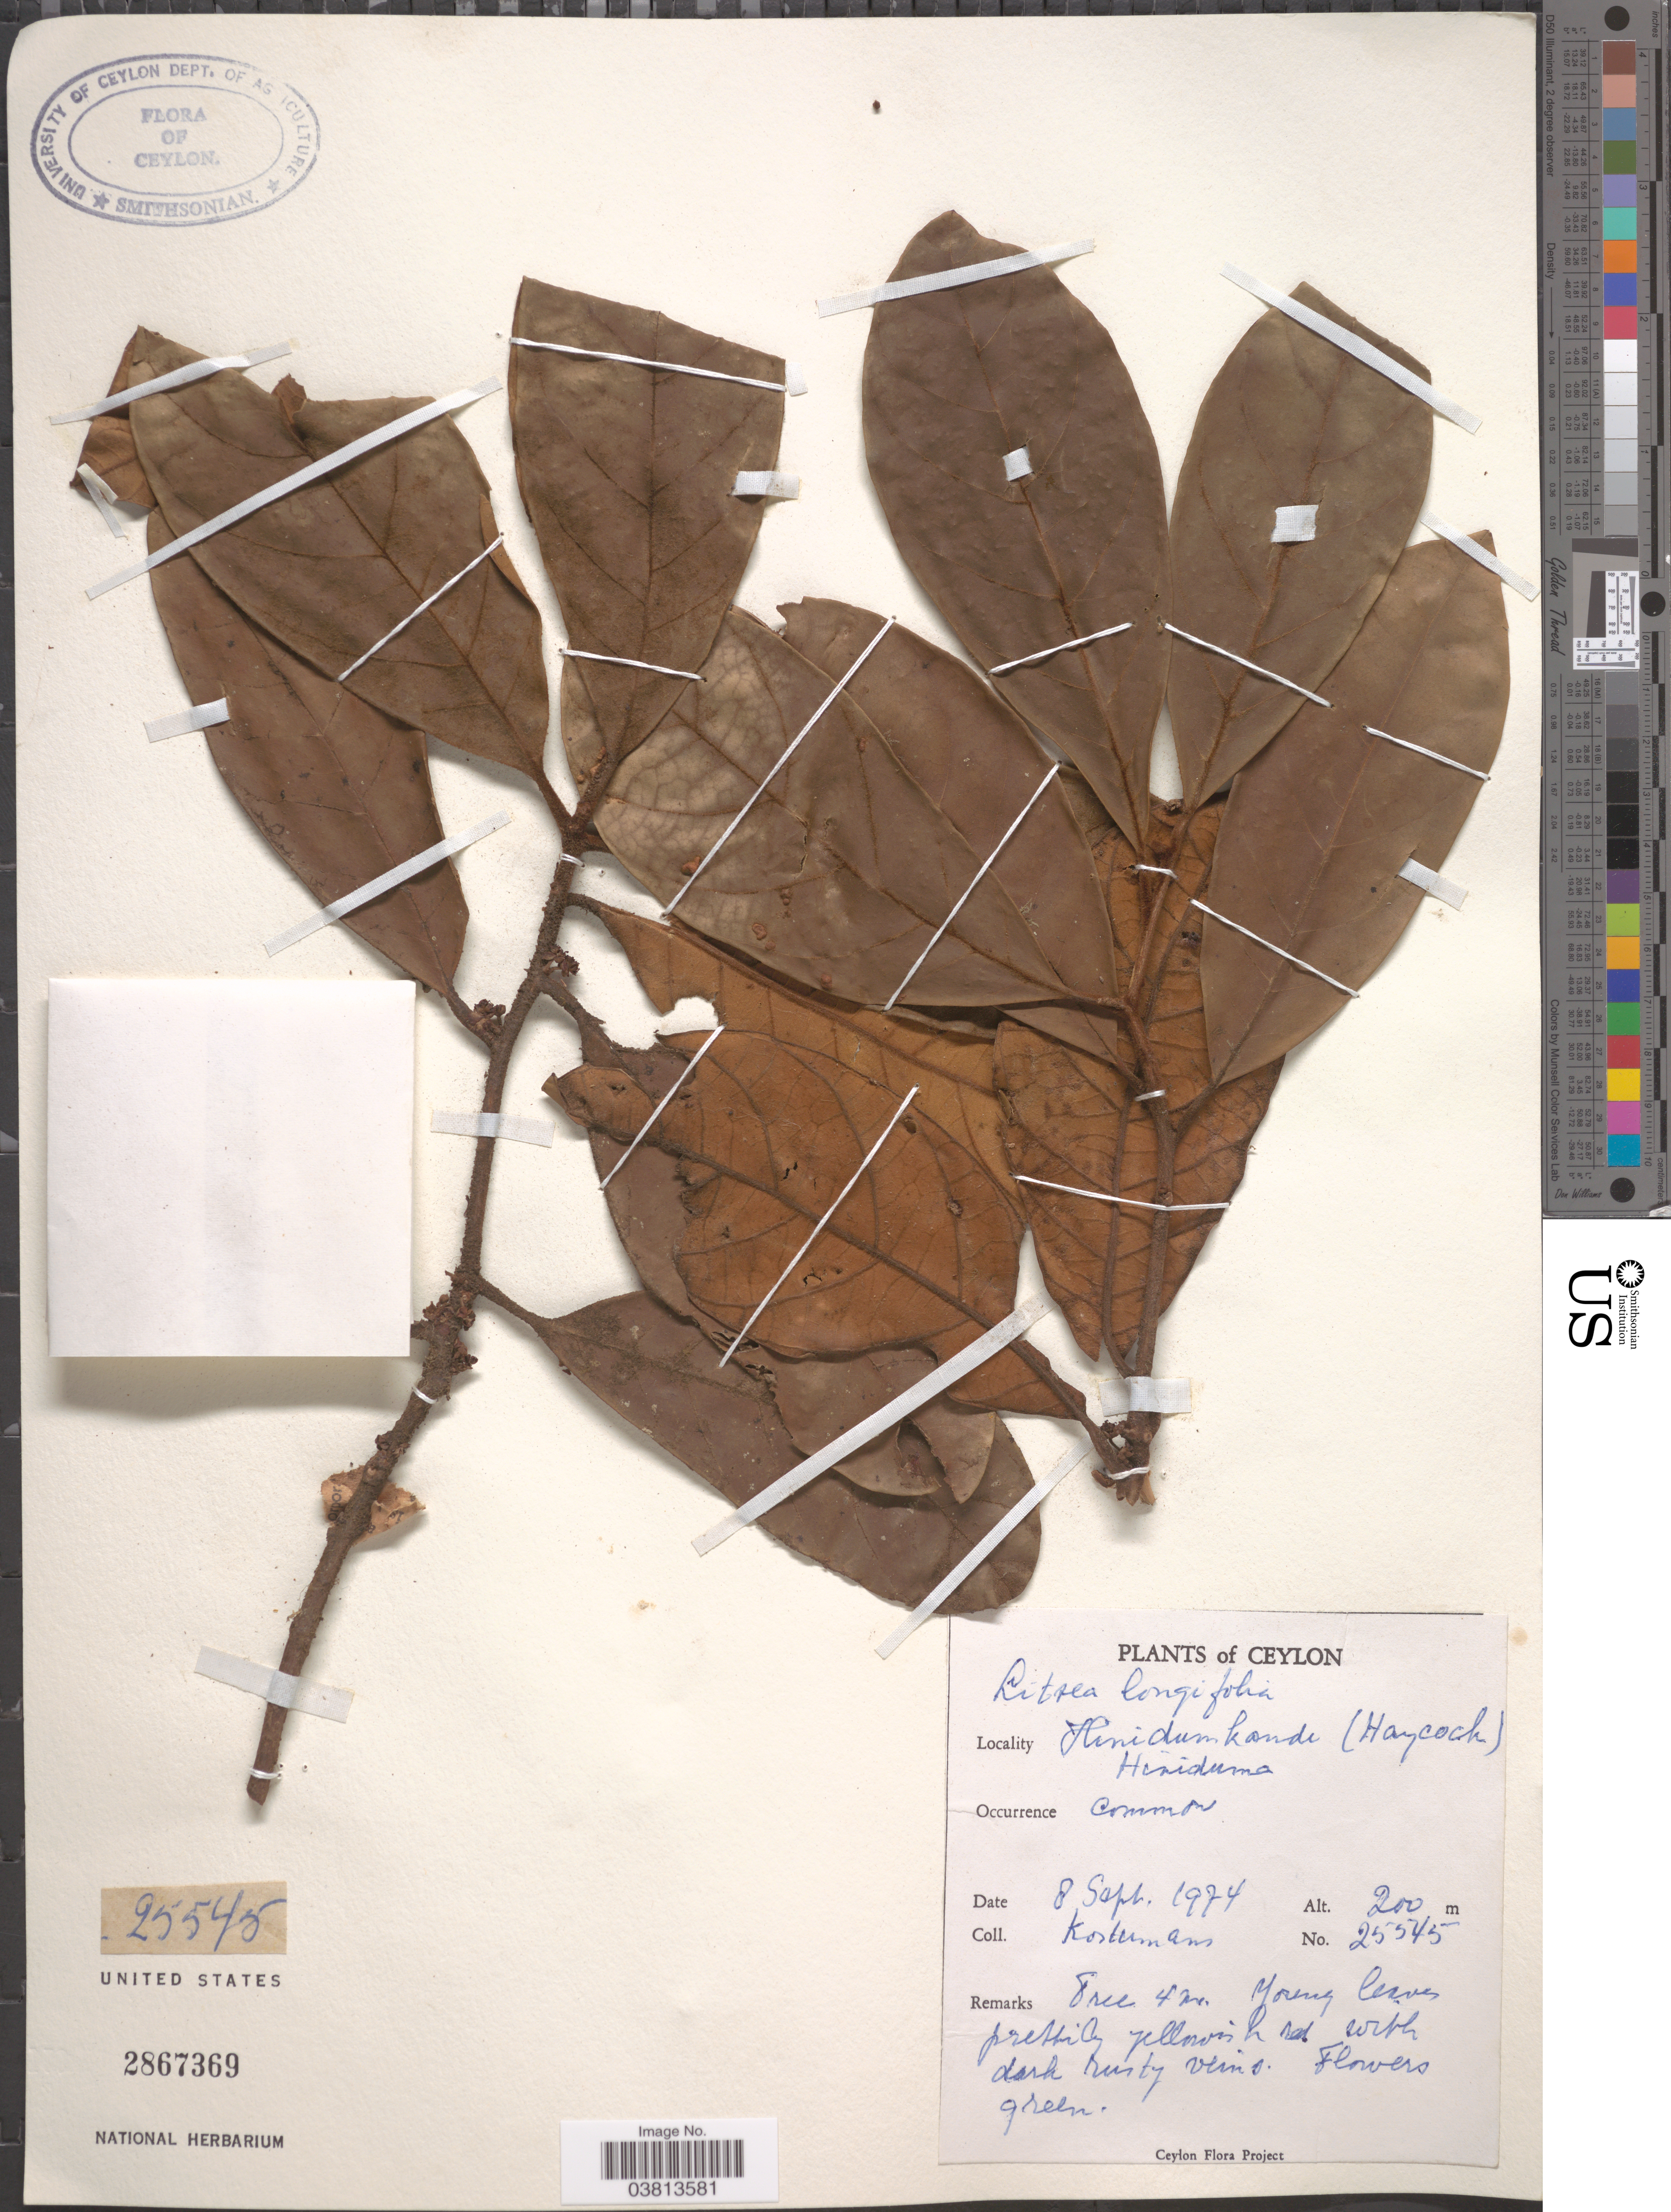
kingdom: Plantae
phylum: Tracheophyta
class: Magnoliopsida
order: Laurales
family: Lauraceae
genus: Litsea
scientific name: Litsea longifolia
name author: (Nees) Trimen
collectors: Kostermans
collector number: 25545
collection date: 1974-09-08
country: Sri Lanka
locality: Ceylon. Hinidumkande (Haycock). Hiniduma.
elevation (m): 200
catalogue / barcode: US 2867369